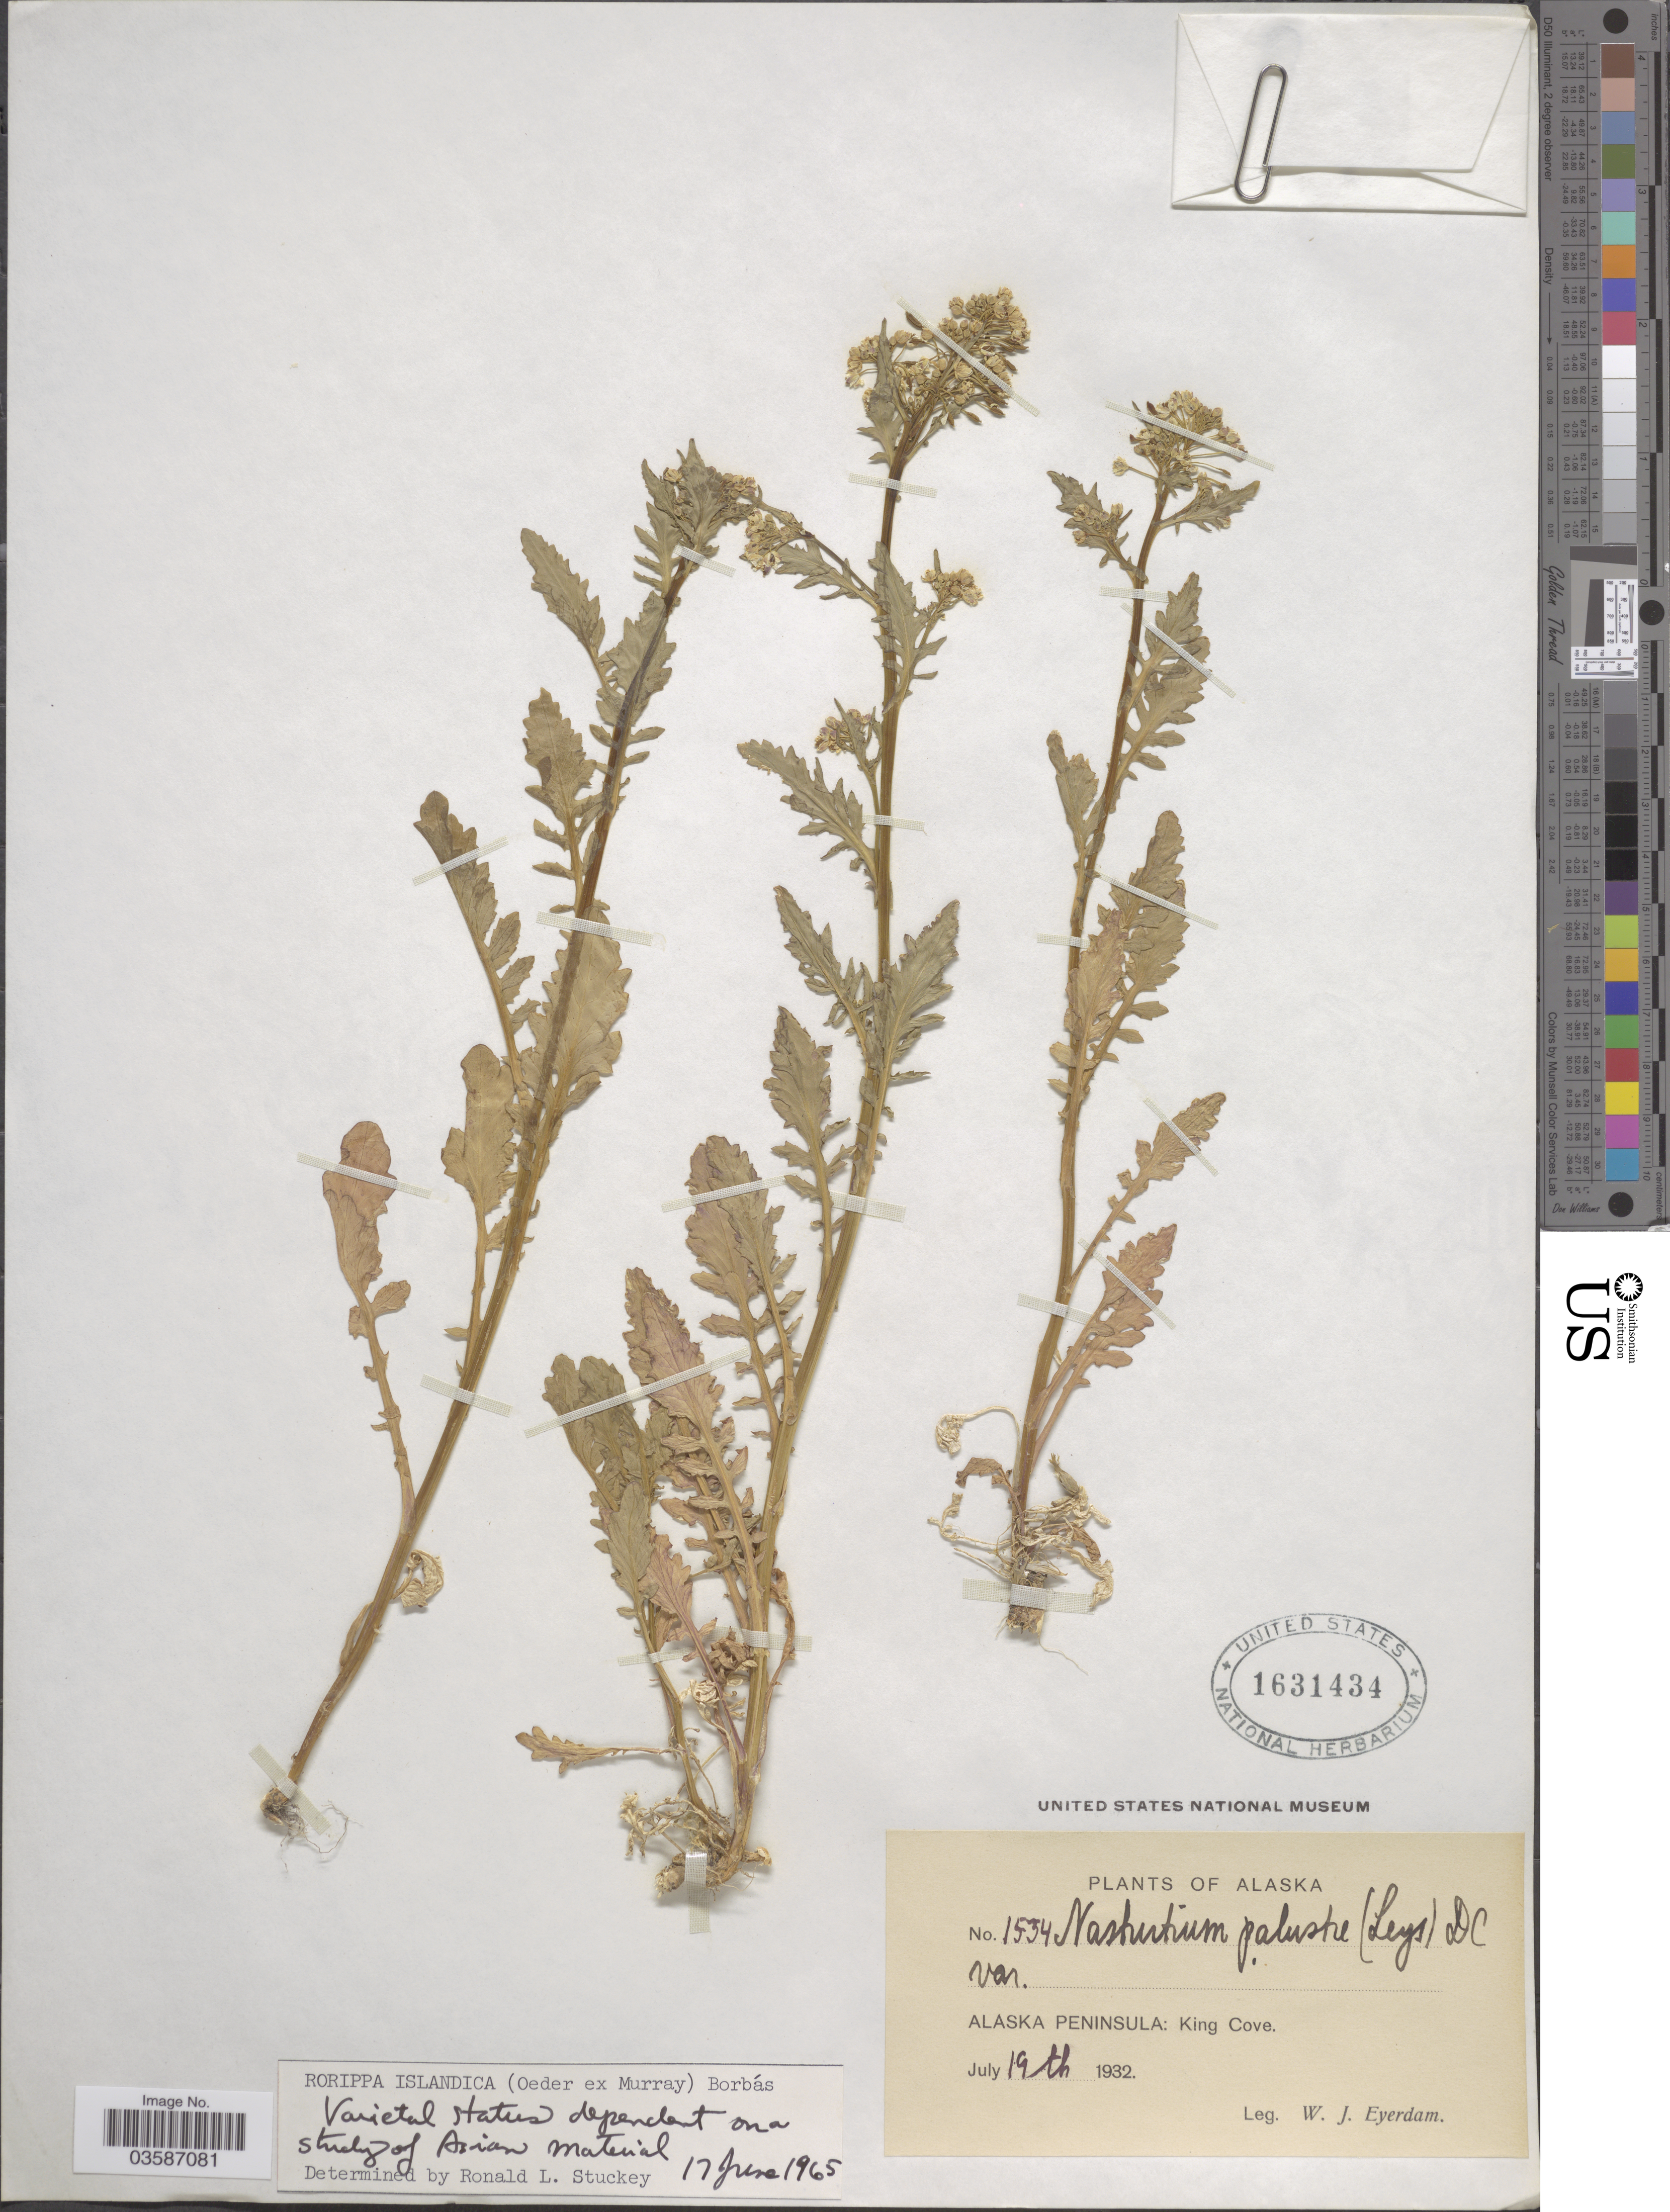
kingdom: Plantae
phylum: Tracheophyta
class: Magnoliopsida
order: Brassicales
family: Brassicaceae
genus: Rorippa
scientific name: Rorippa islandica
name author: (Oeder) Borbás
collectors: W. J. Eyerdam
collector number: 1534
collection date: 1932-07-19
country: United States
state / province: Alaska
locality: Alaska Peninsula: King Cove.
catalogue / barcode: US 1631434